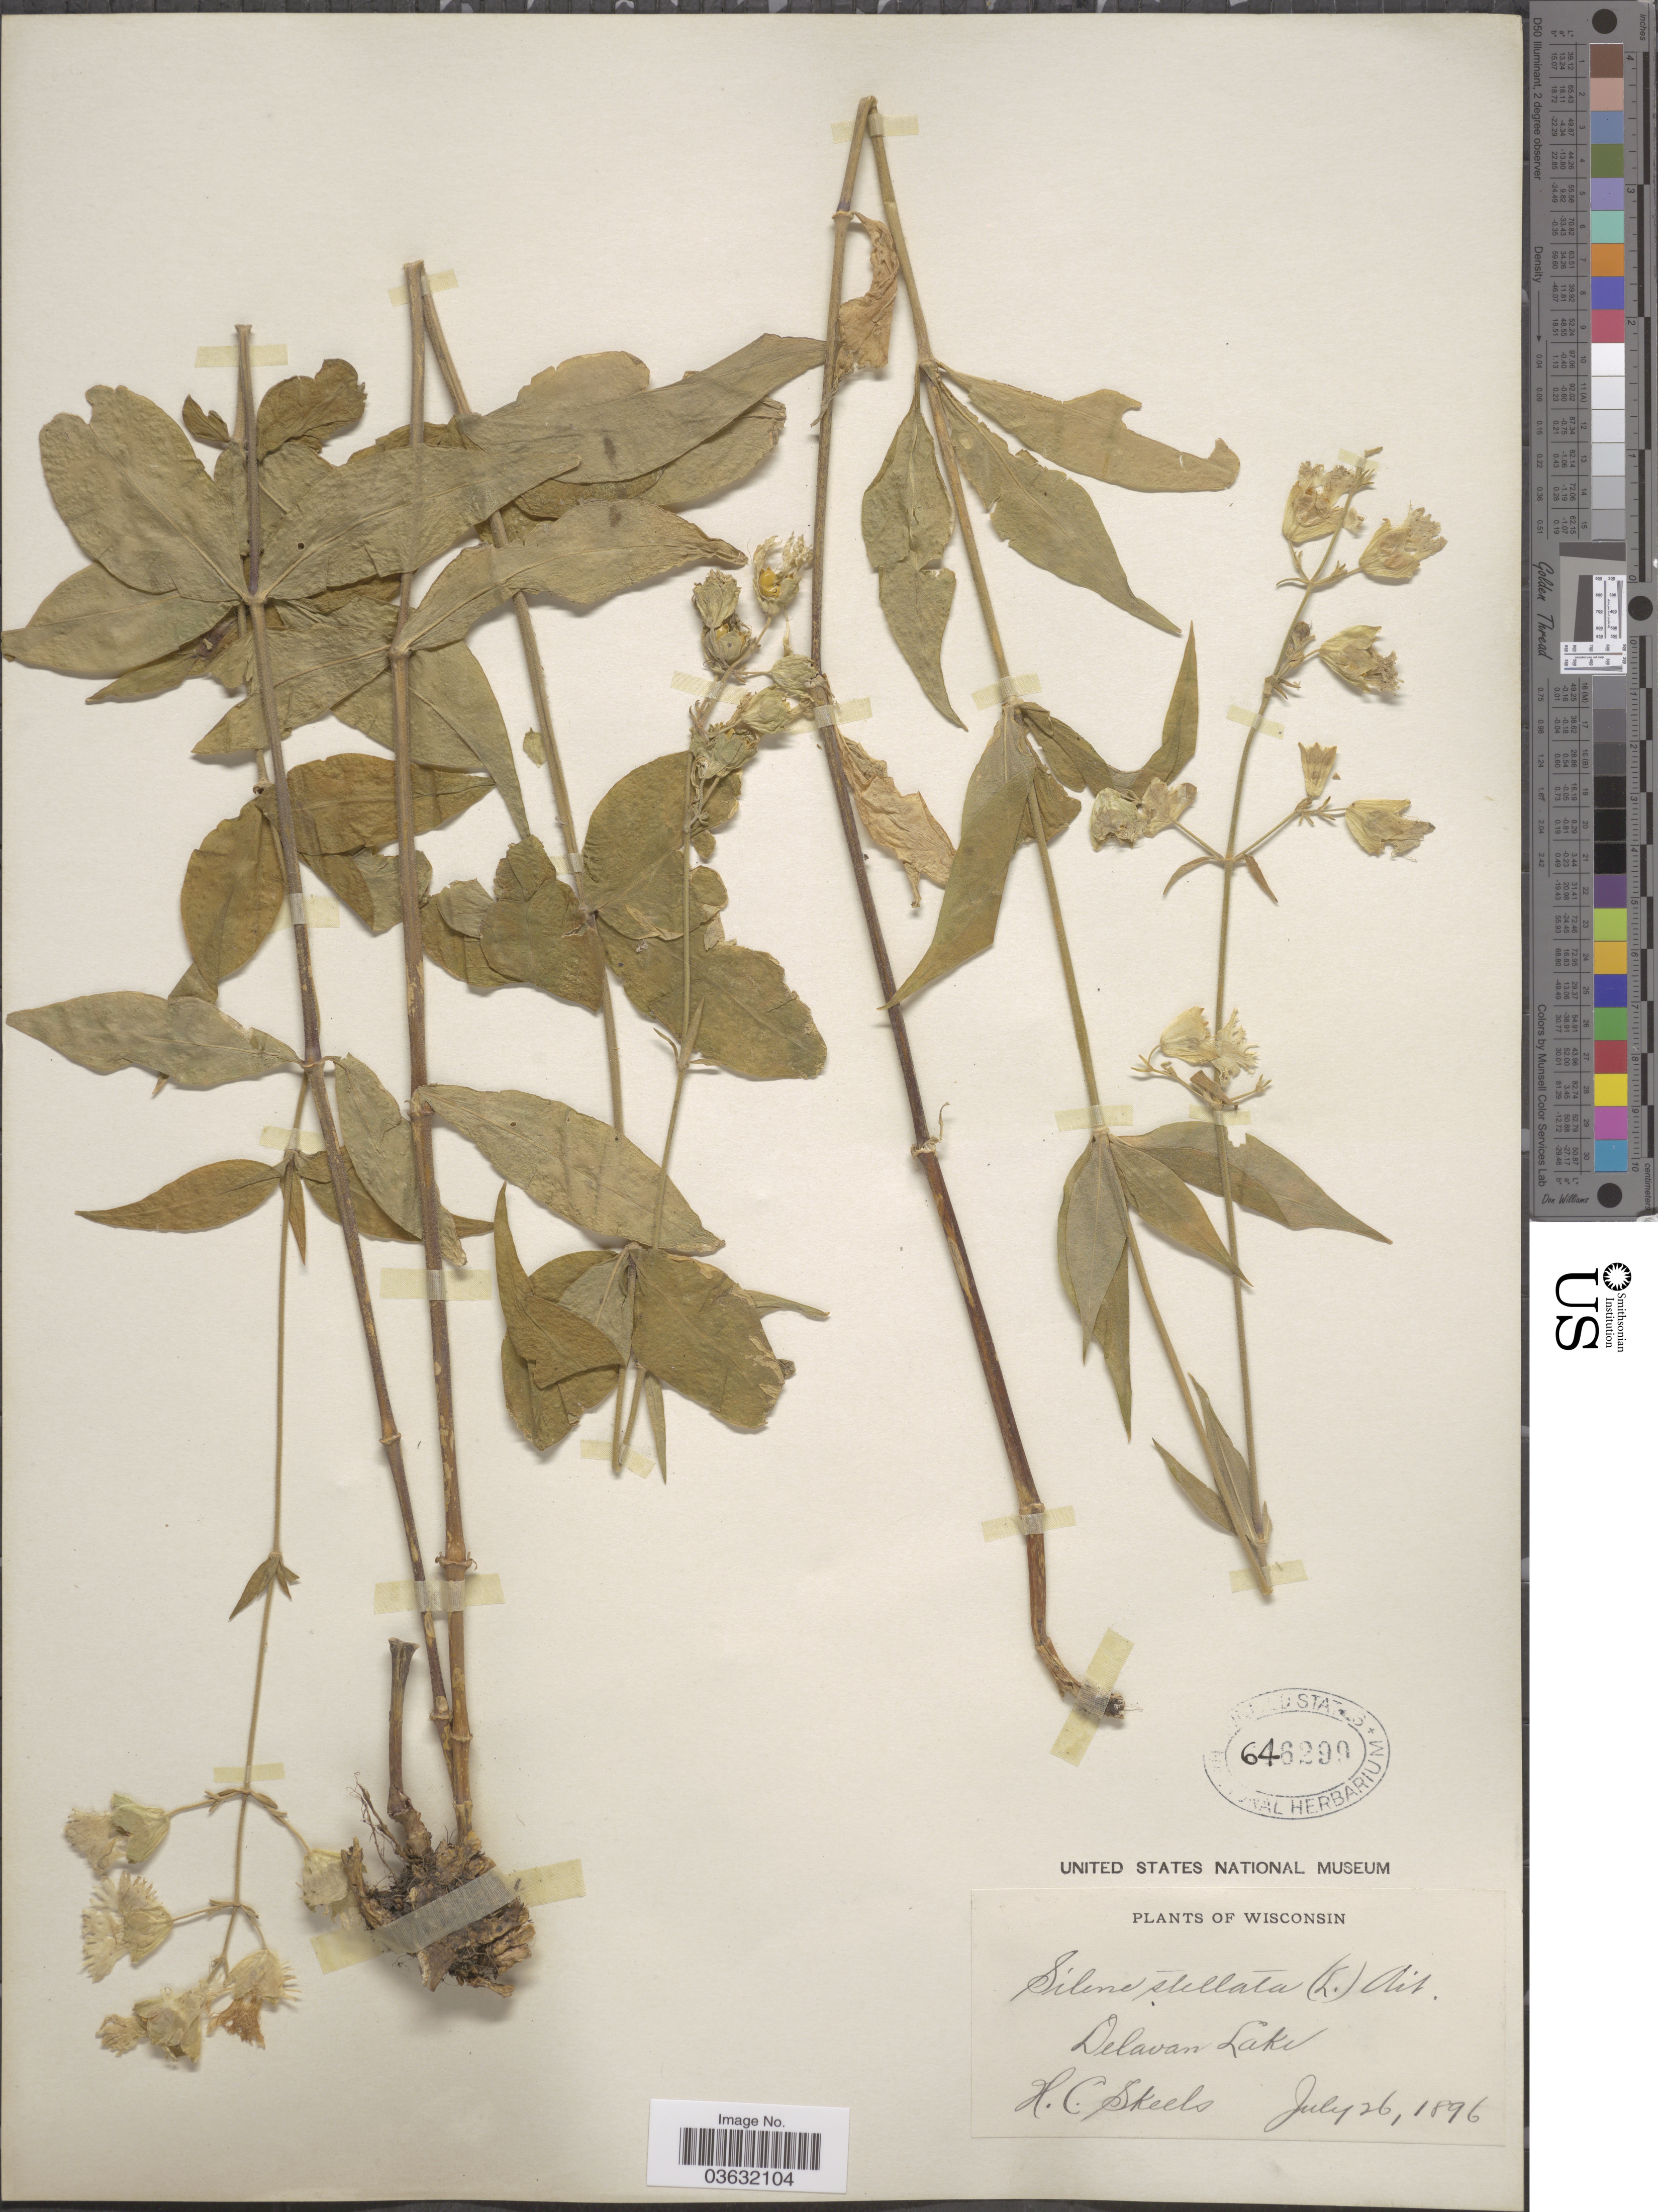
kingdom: Plantae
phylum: Tracheophyta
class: Magnoliopsida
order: Caryophyllales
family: Caryophyllaceae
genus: Silene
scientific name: Silene stellata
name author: (L.) Coyte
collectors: H. Skeels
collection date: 1896-08-26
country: United States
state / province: Wisconsin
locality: Delavan Lake.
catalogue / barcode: US 646299